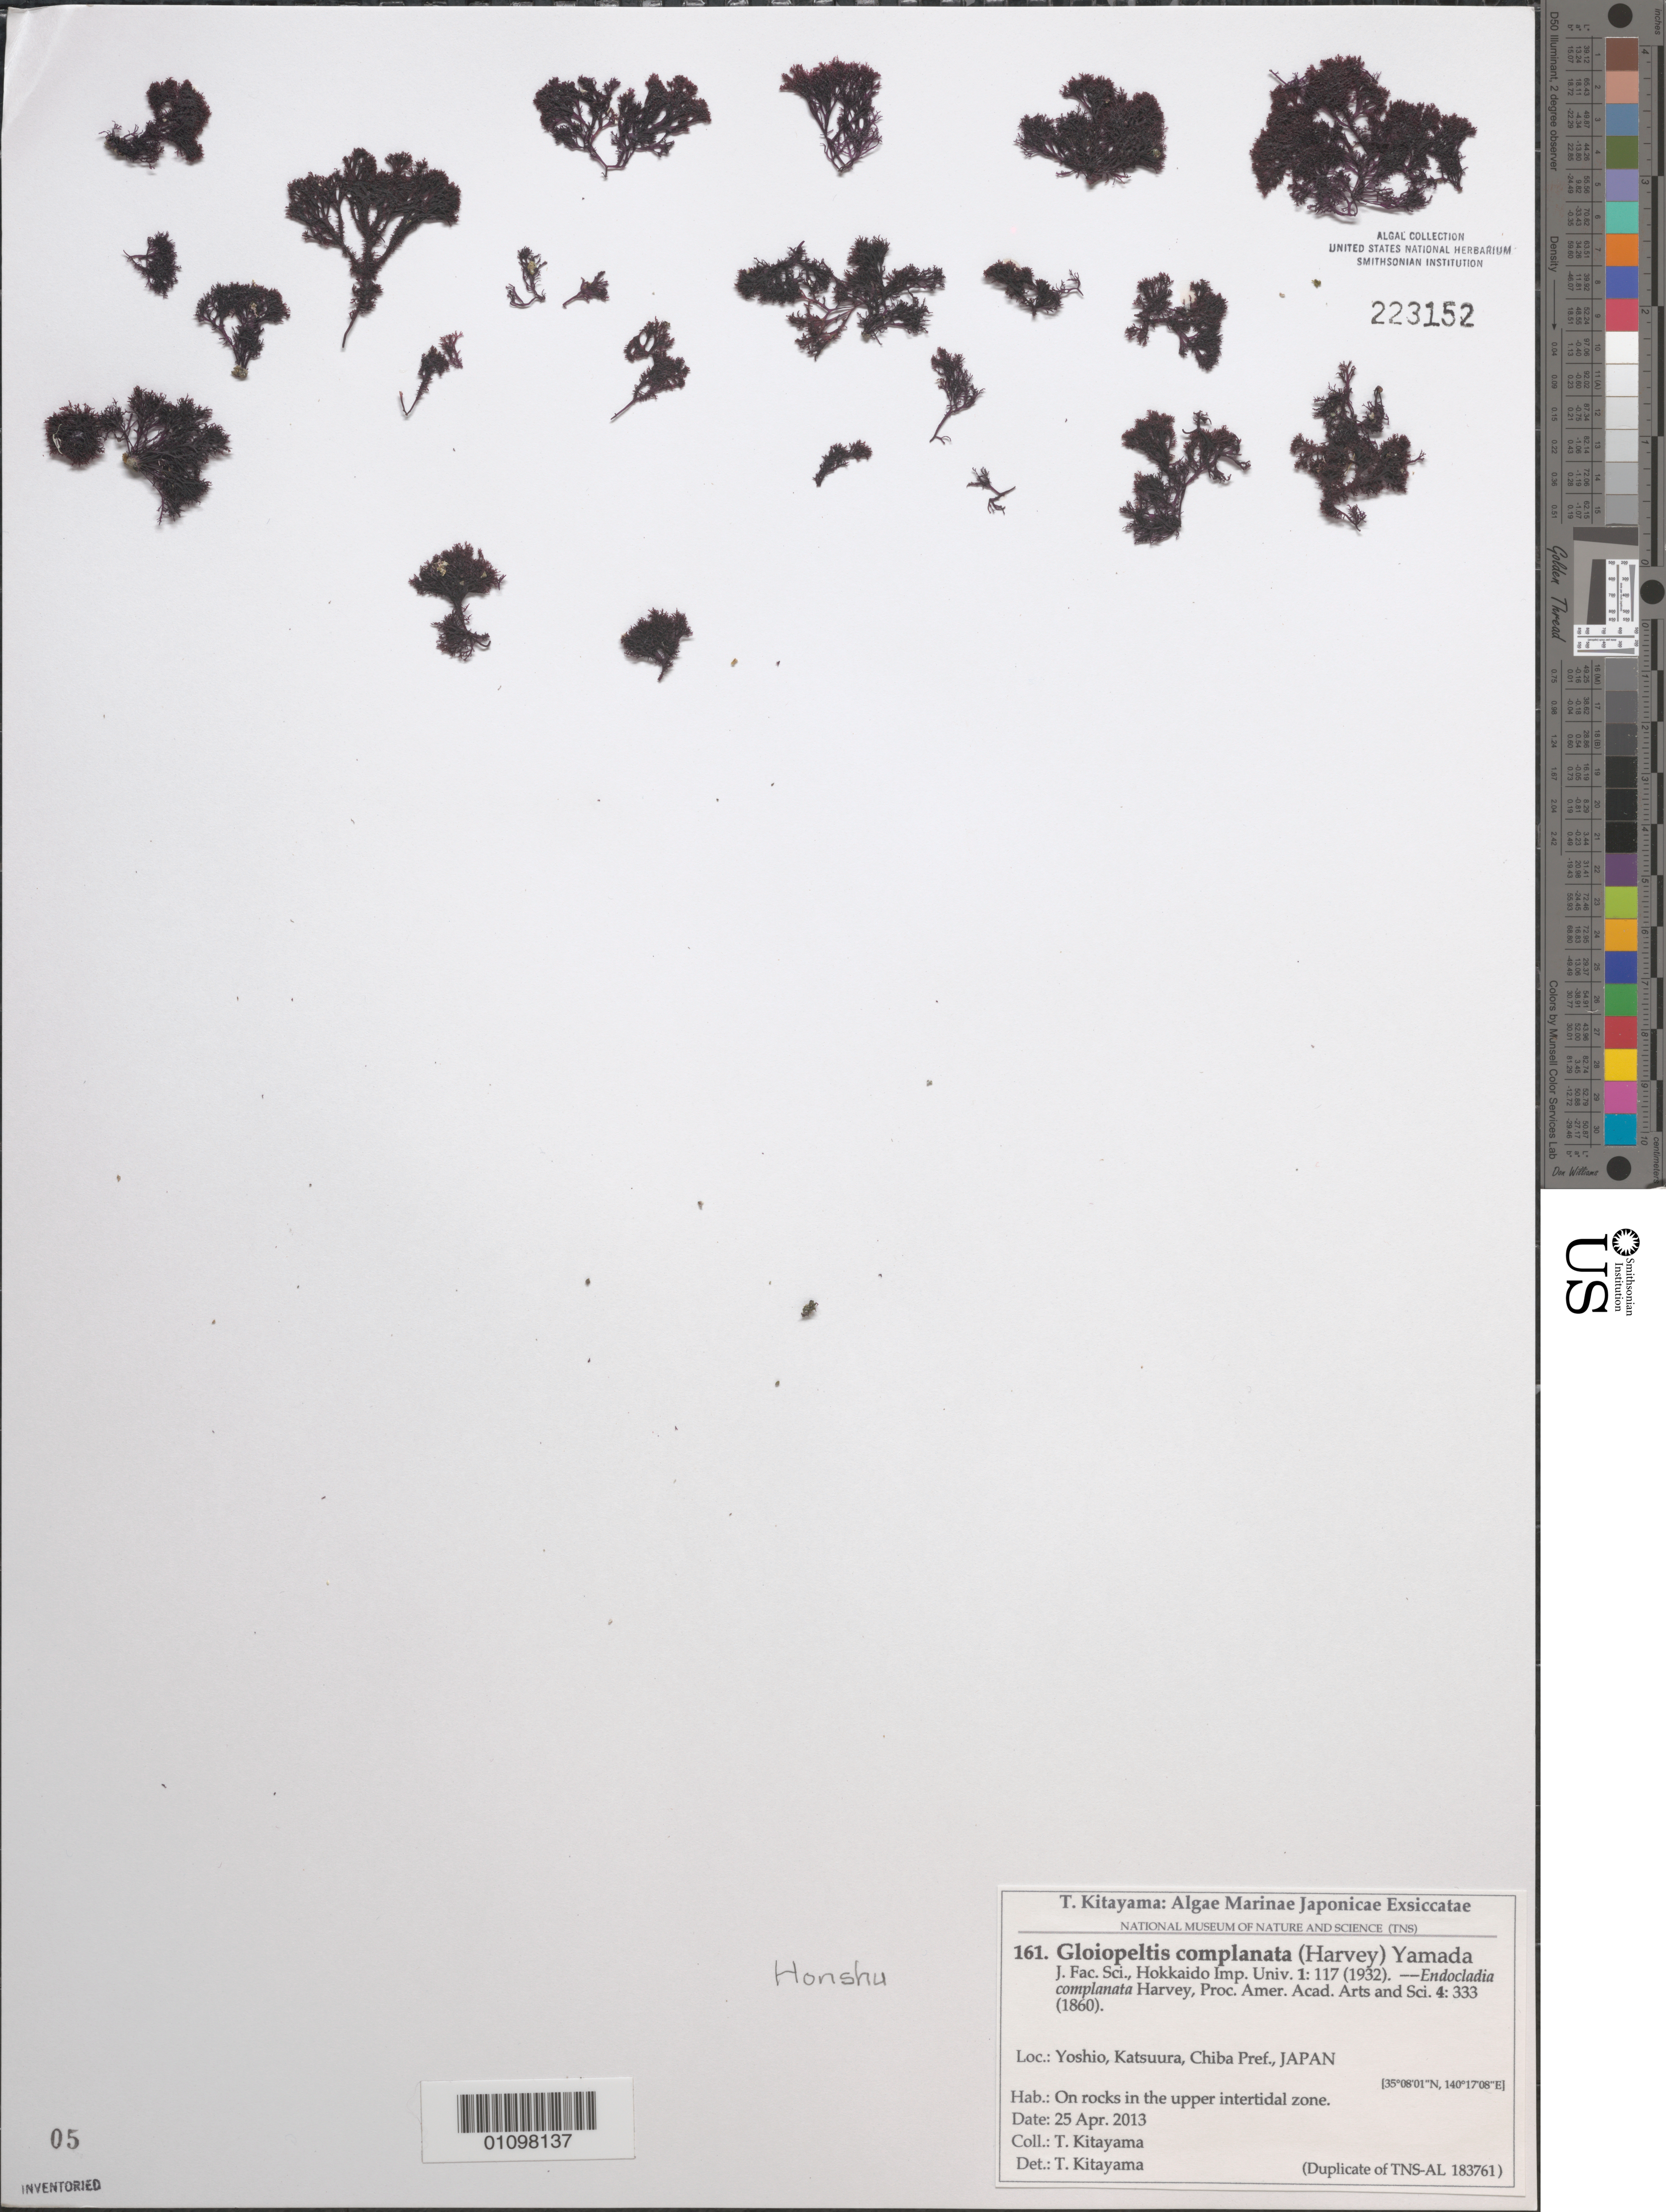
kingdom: Plantae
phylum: Rhodophyta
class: Florideophyceae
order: Gigartinales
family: Endocladiaceae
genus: Gloiopeltis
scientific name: Gloiopeltis complanata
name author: (Harv.) Yamada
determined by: Kitayama, T.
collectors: T. Kitayama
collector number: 161 & TNS-AL 183761 Duplicate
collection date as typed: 25 Apr 2013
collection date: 2013-04-25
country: Japan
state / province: Tiba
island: Honshu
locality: Yoshio, Katsuura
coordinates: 35 08'01"N, 140 17'08"E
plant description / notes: Kitayama, T., Algae Marinae Japonicae Exsiccatae, Fasc. VII (Nos. 151-175)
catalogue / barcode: US 223152